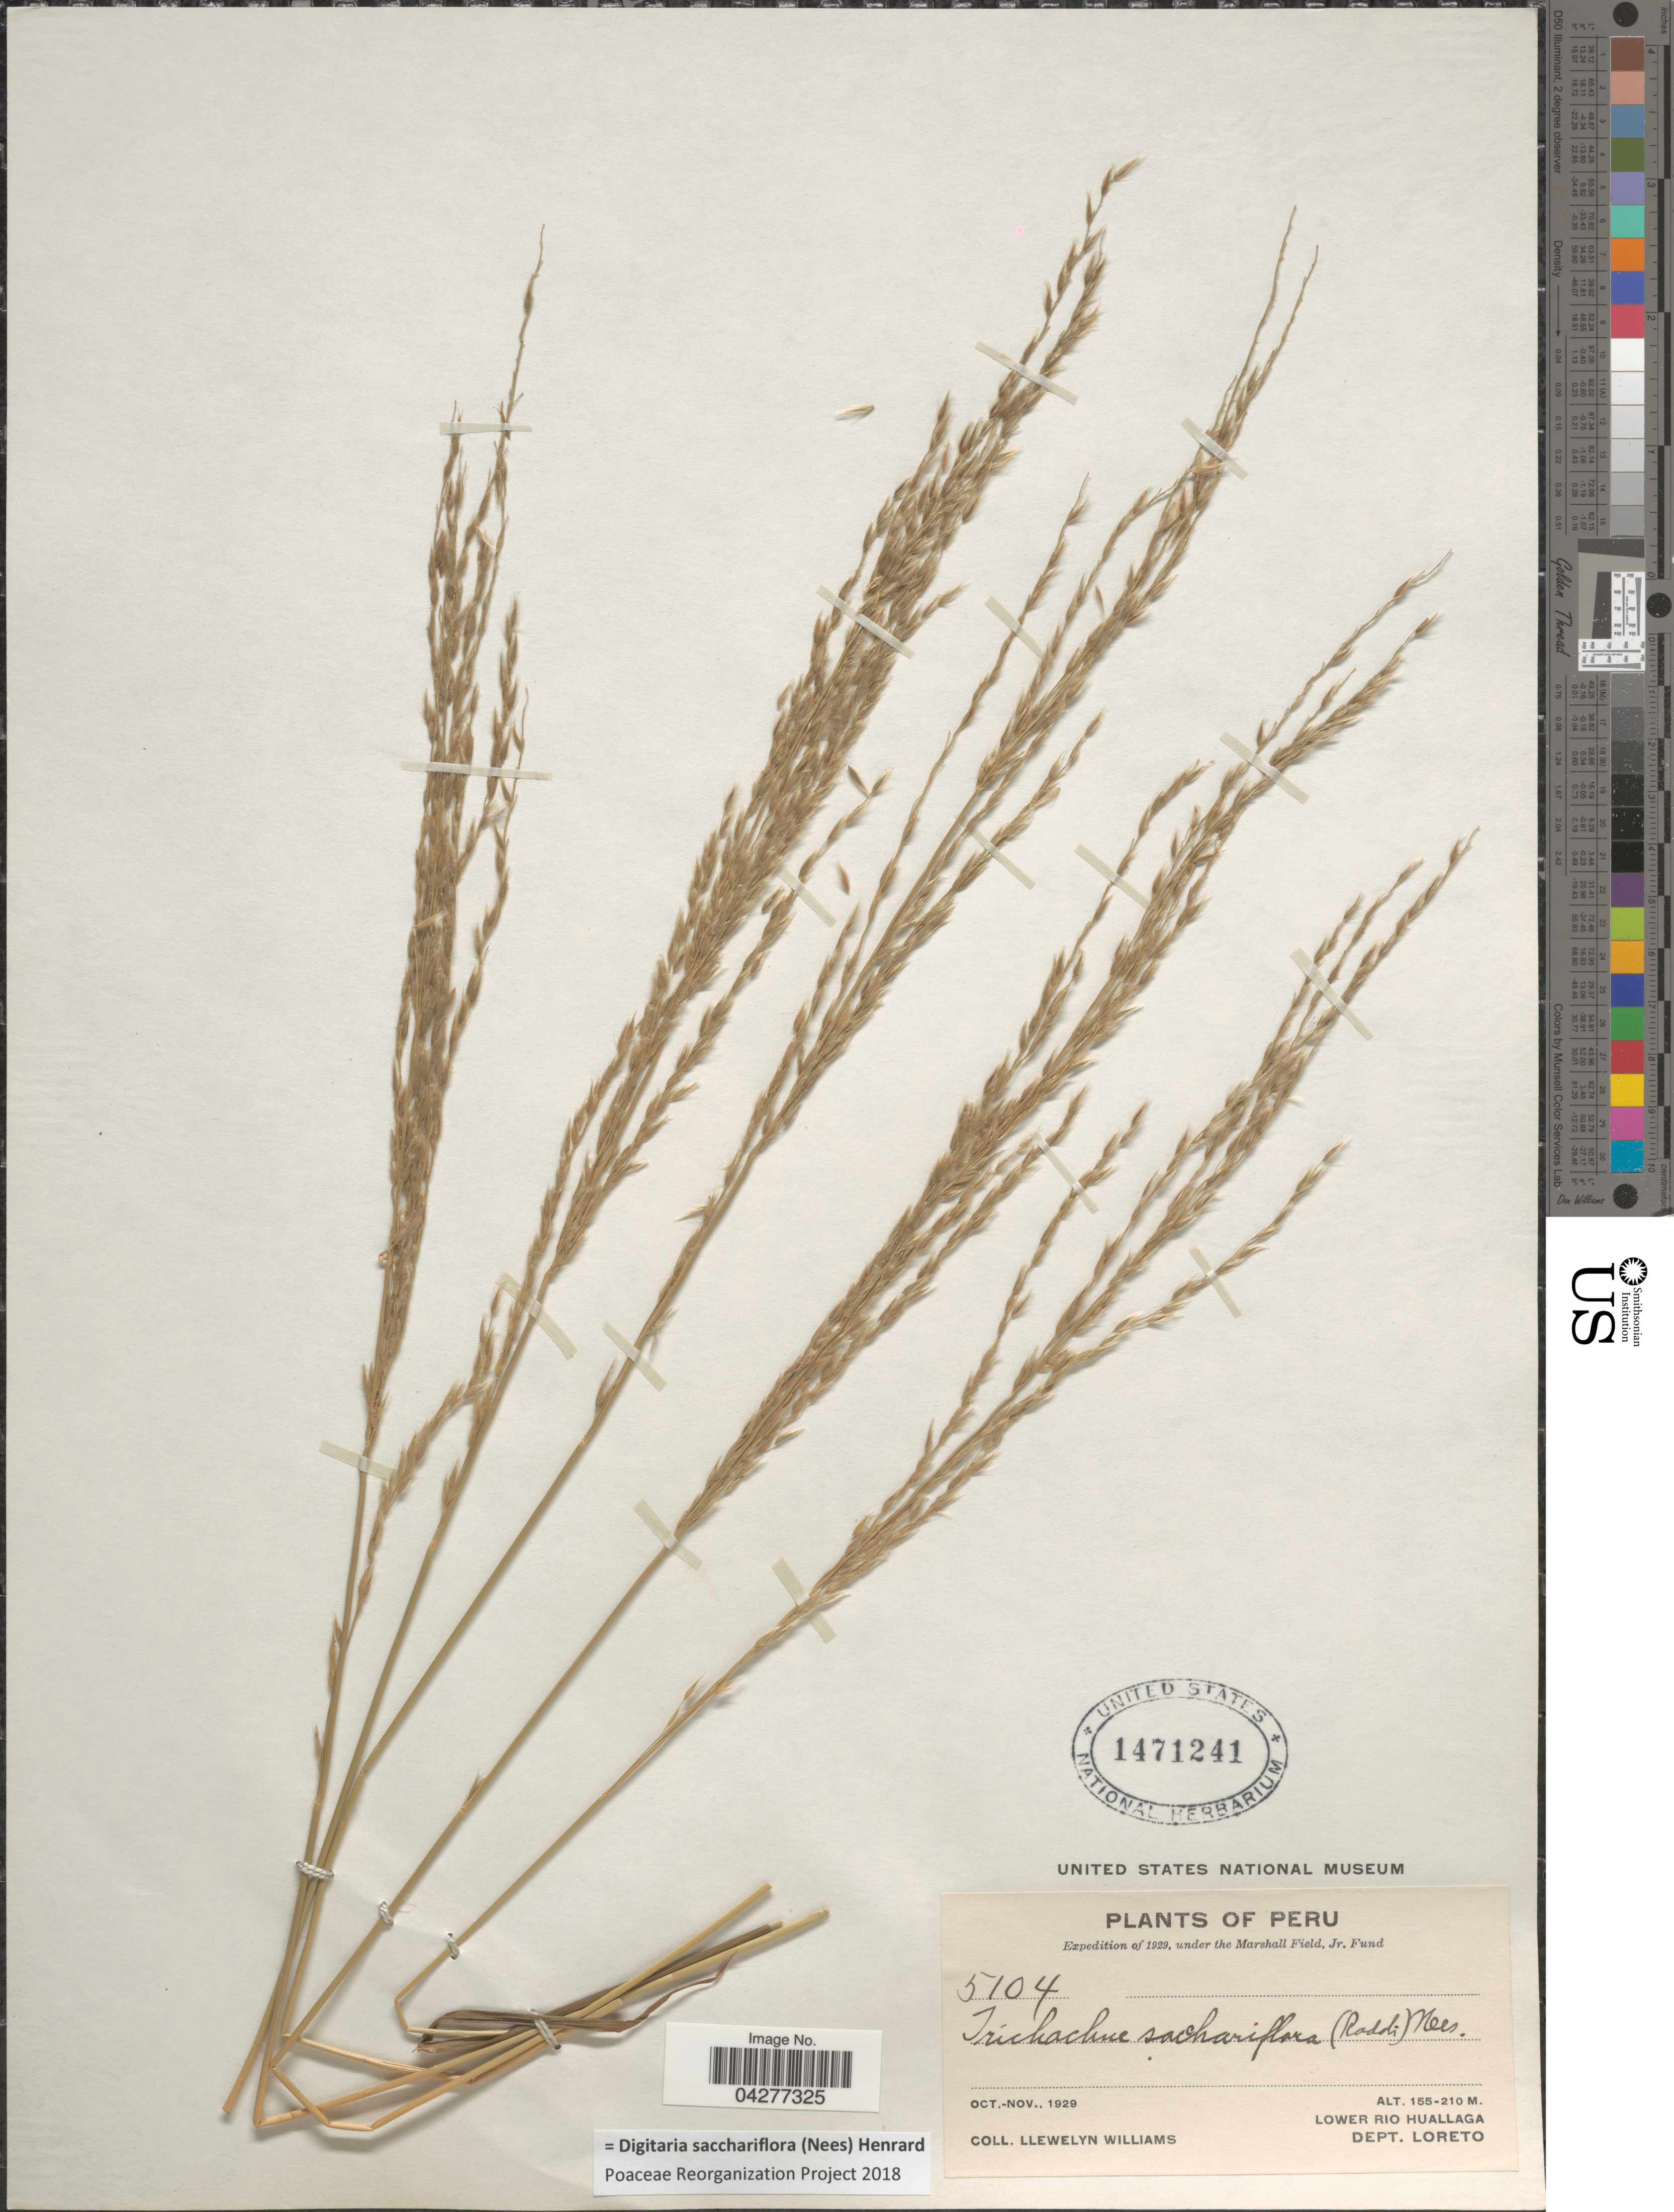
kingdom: Plantae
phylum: Tracheophyta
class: Liliopsida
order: Poales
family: Poaceae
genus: Digitaria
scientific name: Digitaria sacchariflora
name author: (Nees) Henr.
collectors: Ll. Williams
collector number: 5104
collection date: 1929-10/1929-11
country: Peru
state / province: Loreto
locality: Expedition of 1929. Lower Rio Huallaga. Dept. Loreto.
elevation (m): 155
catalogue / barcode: US 1471241